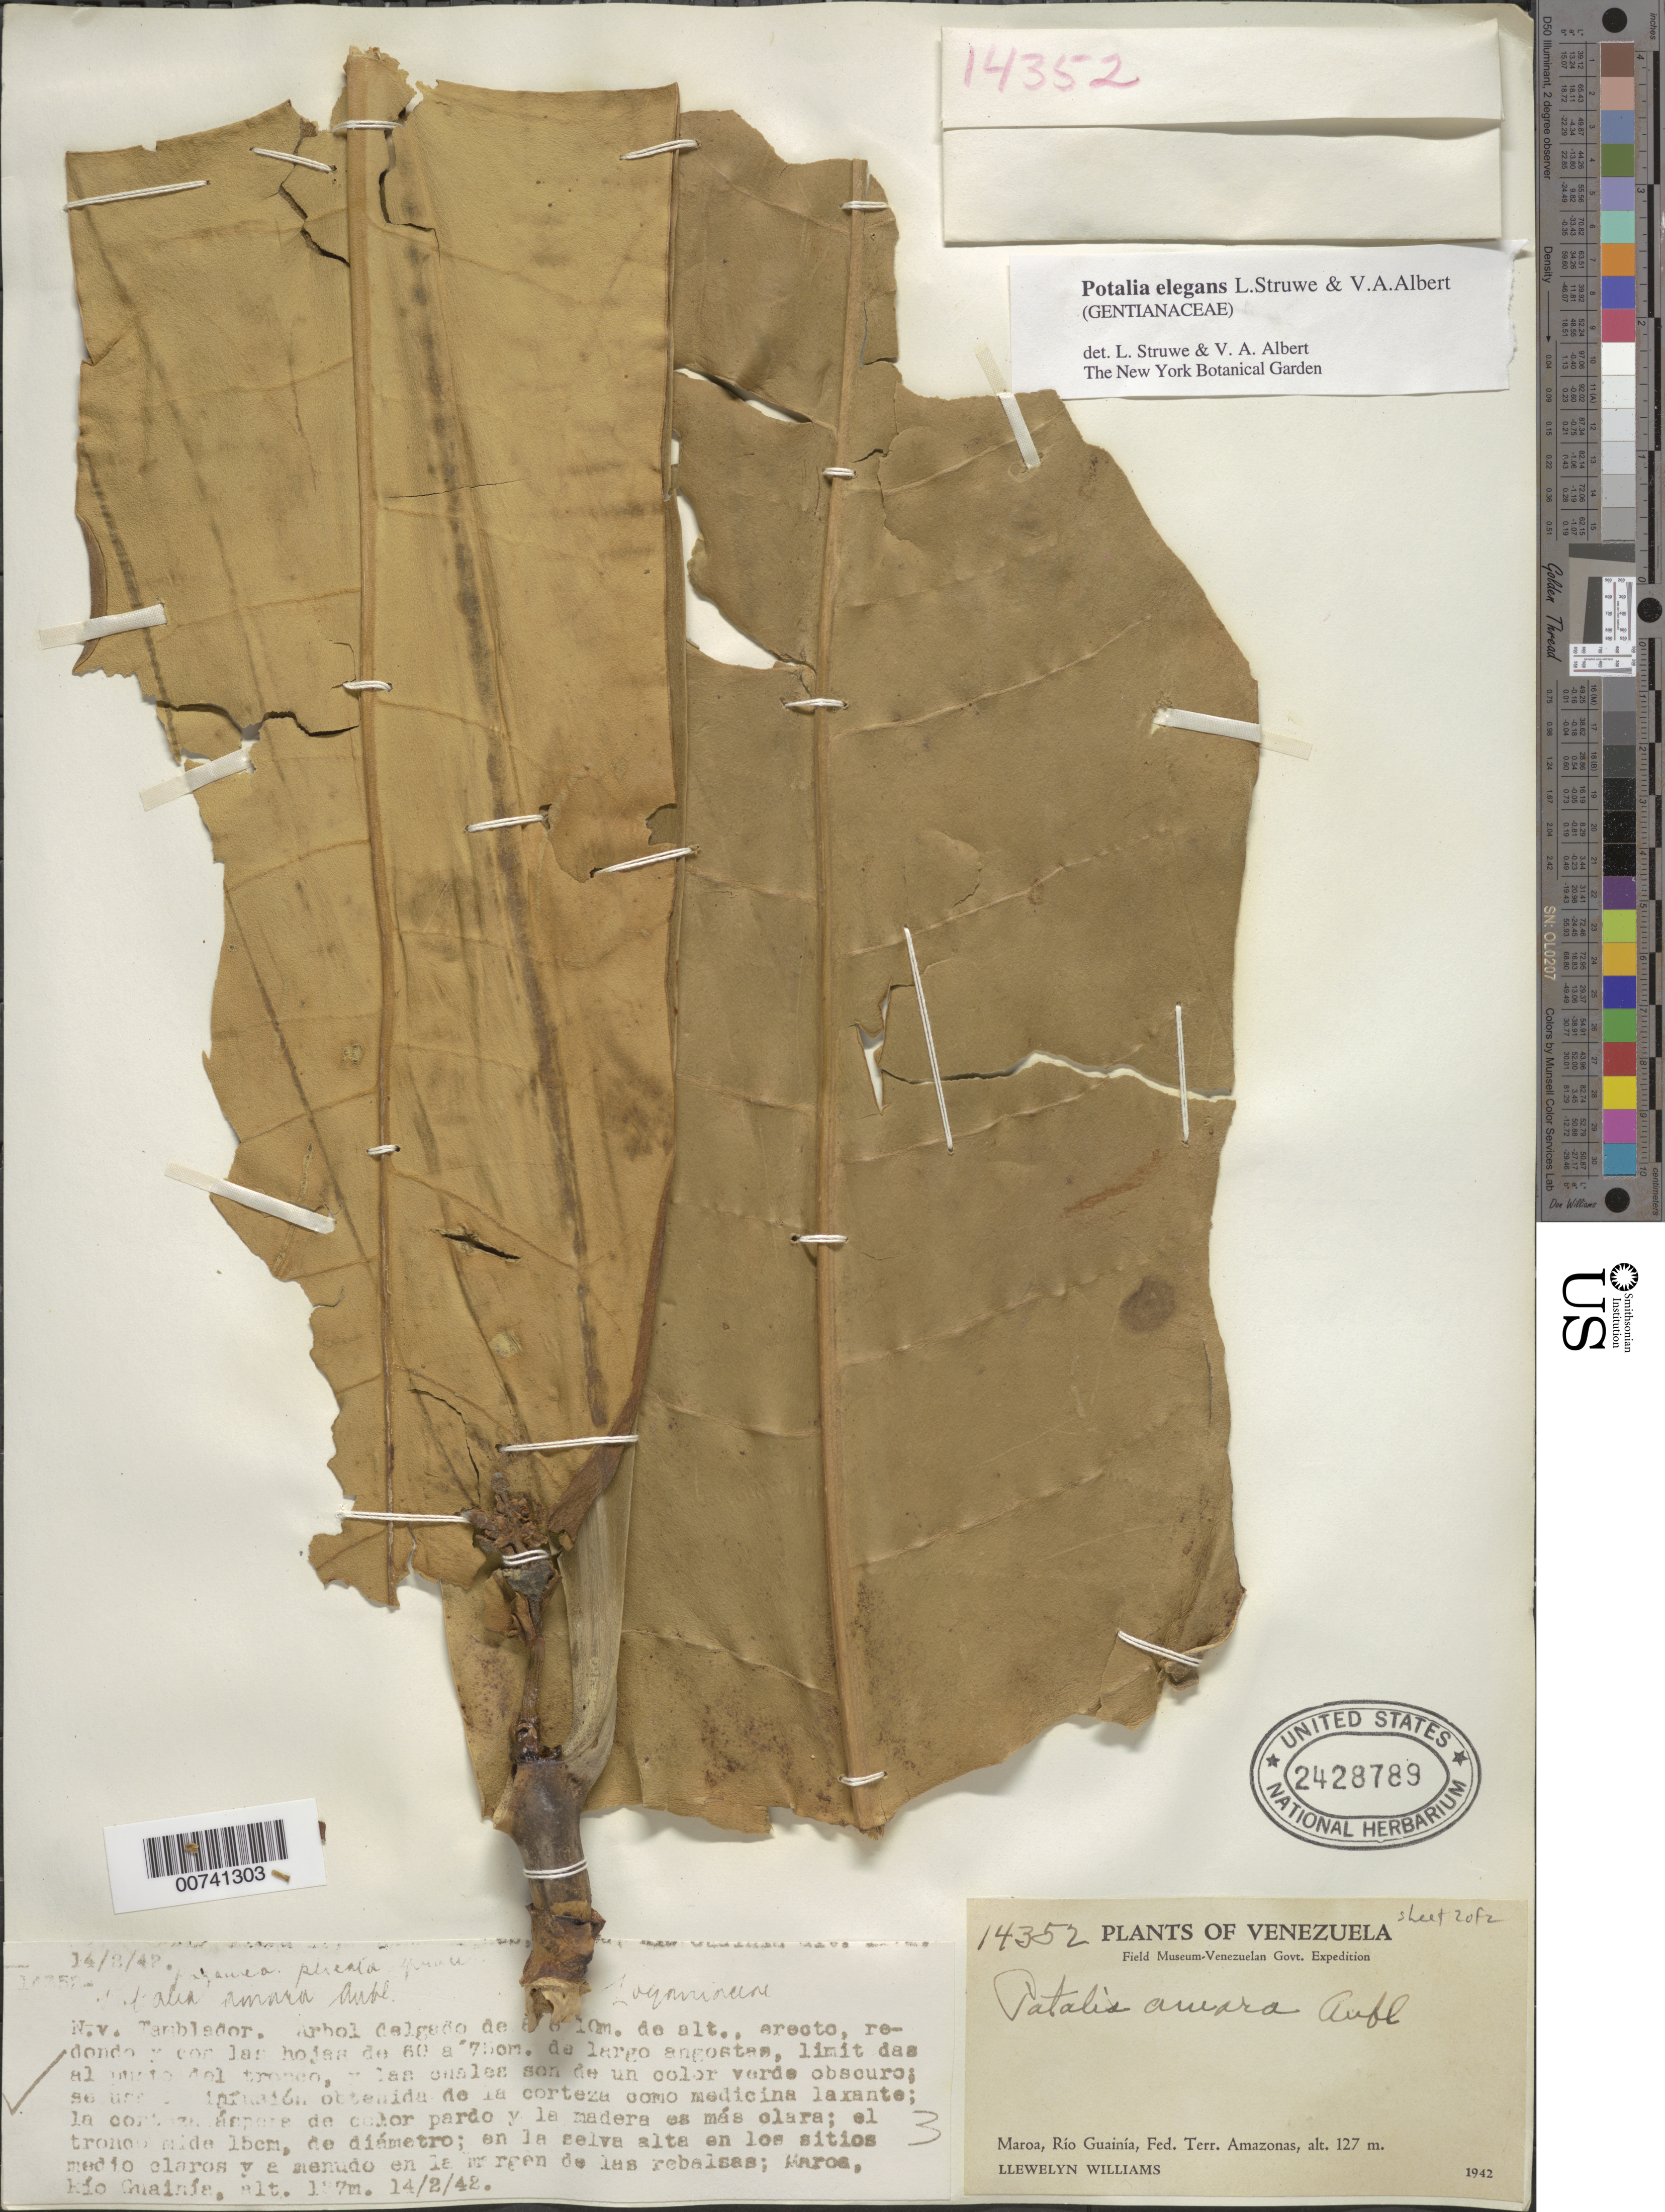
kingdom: Plantae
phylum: Tracheophyta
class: Magnoliopsida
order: Gentianales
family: Gentianaceae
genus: Potalia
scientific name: Potalia elegans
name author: Struwe & V.A. Albert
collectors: Ll. Williams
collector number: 14352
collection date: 1942-02-14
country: Venezuela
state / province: Amazonas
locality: Maroa, Río Guainía, Fed. Terr. Amazonas.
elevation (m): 127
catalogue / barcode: US 2428789